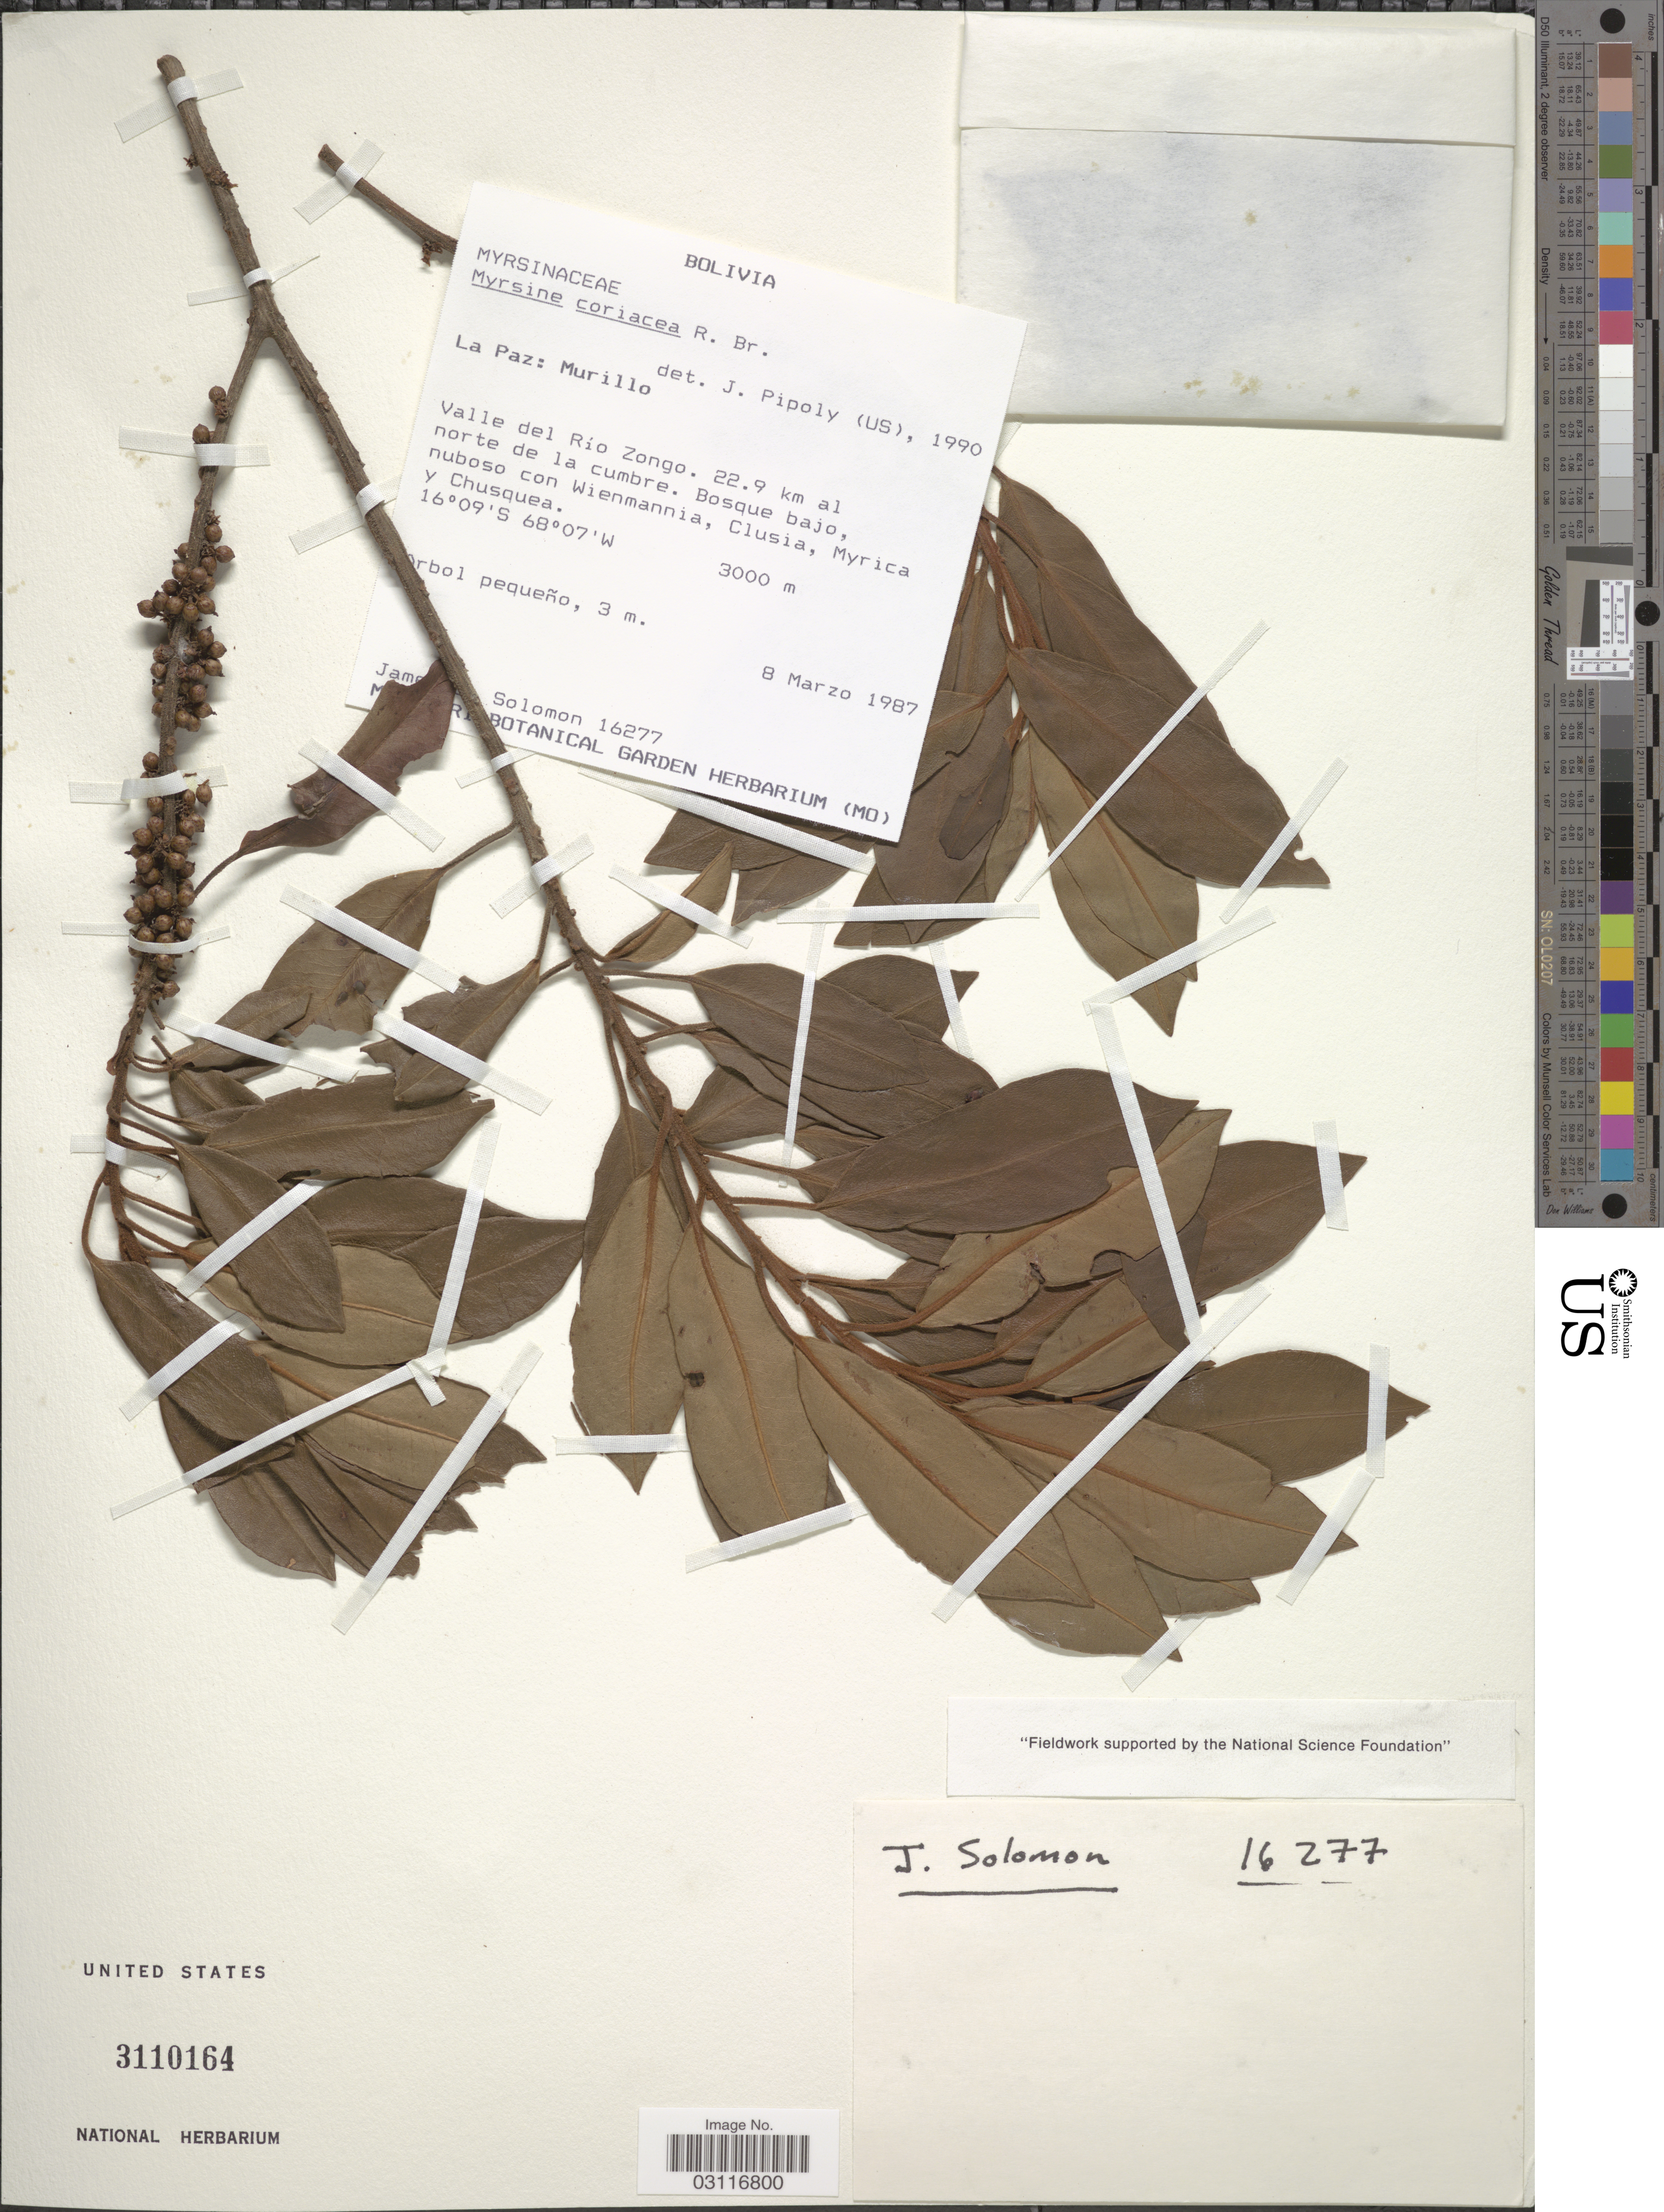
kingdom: Plantae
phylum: Tracheophyta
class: Magnoliopsida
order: Ericales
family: Primulaceae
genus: Myrsine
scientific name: Myrsine coriacea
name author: (Sw.) R. Br. ex Roem. & Schult.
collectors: J. C. Solomon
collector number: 16277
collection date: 1987-03-08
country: Bolivia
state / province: La Paz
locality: Murillo, Valle del Río Zongo. 22.9 km al norte de la cumbre.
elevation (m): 3000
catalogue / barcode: US 3110164